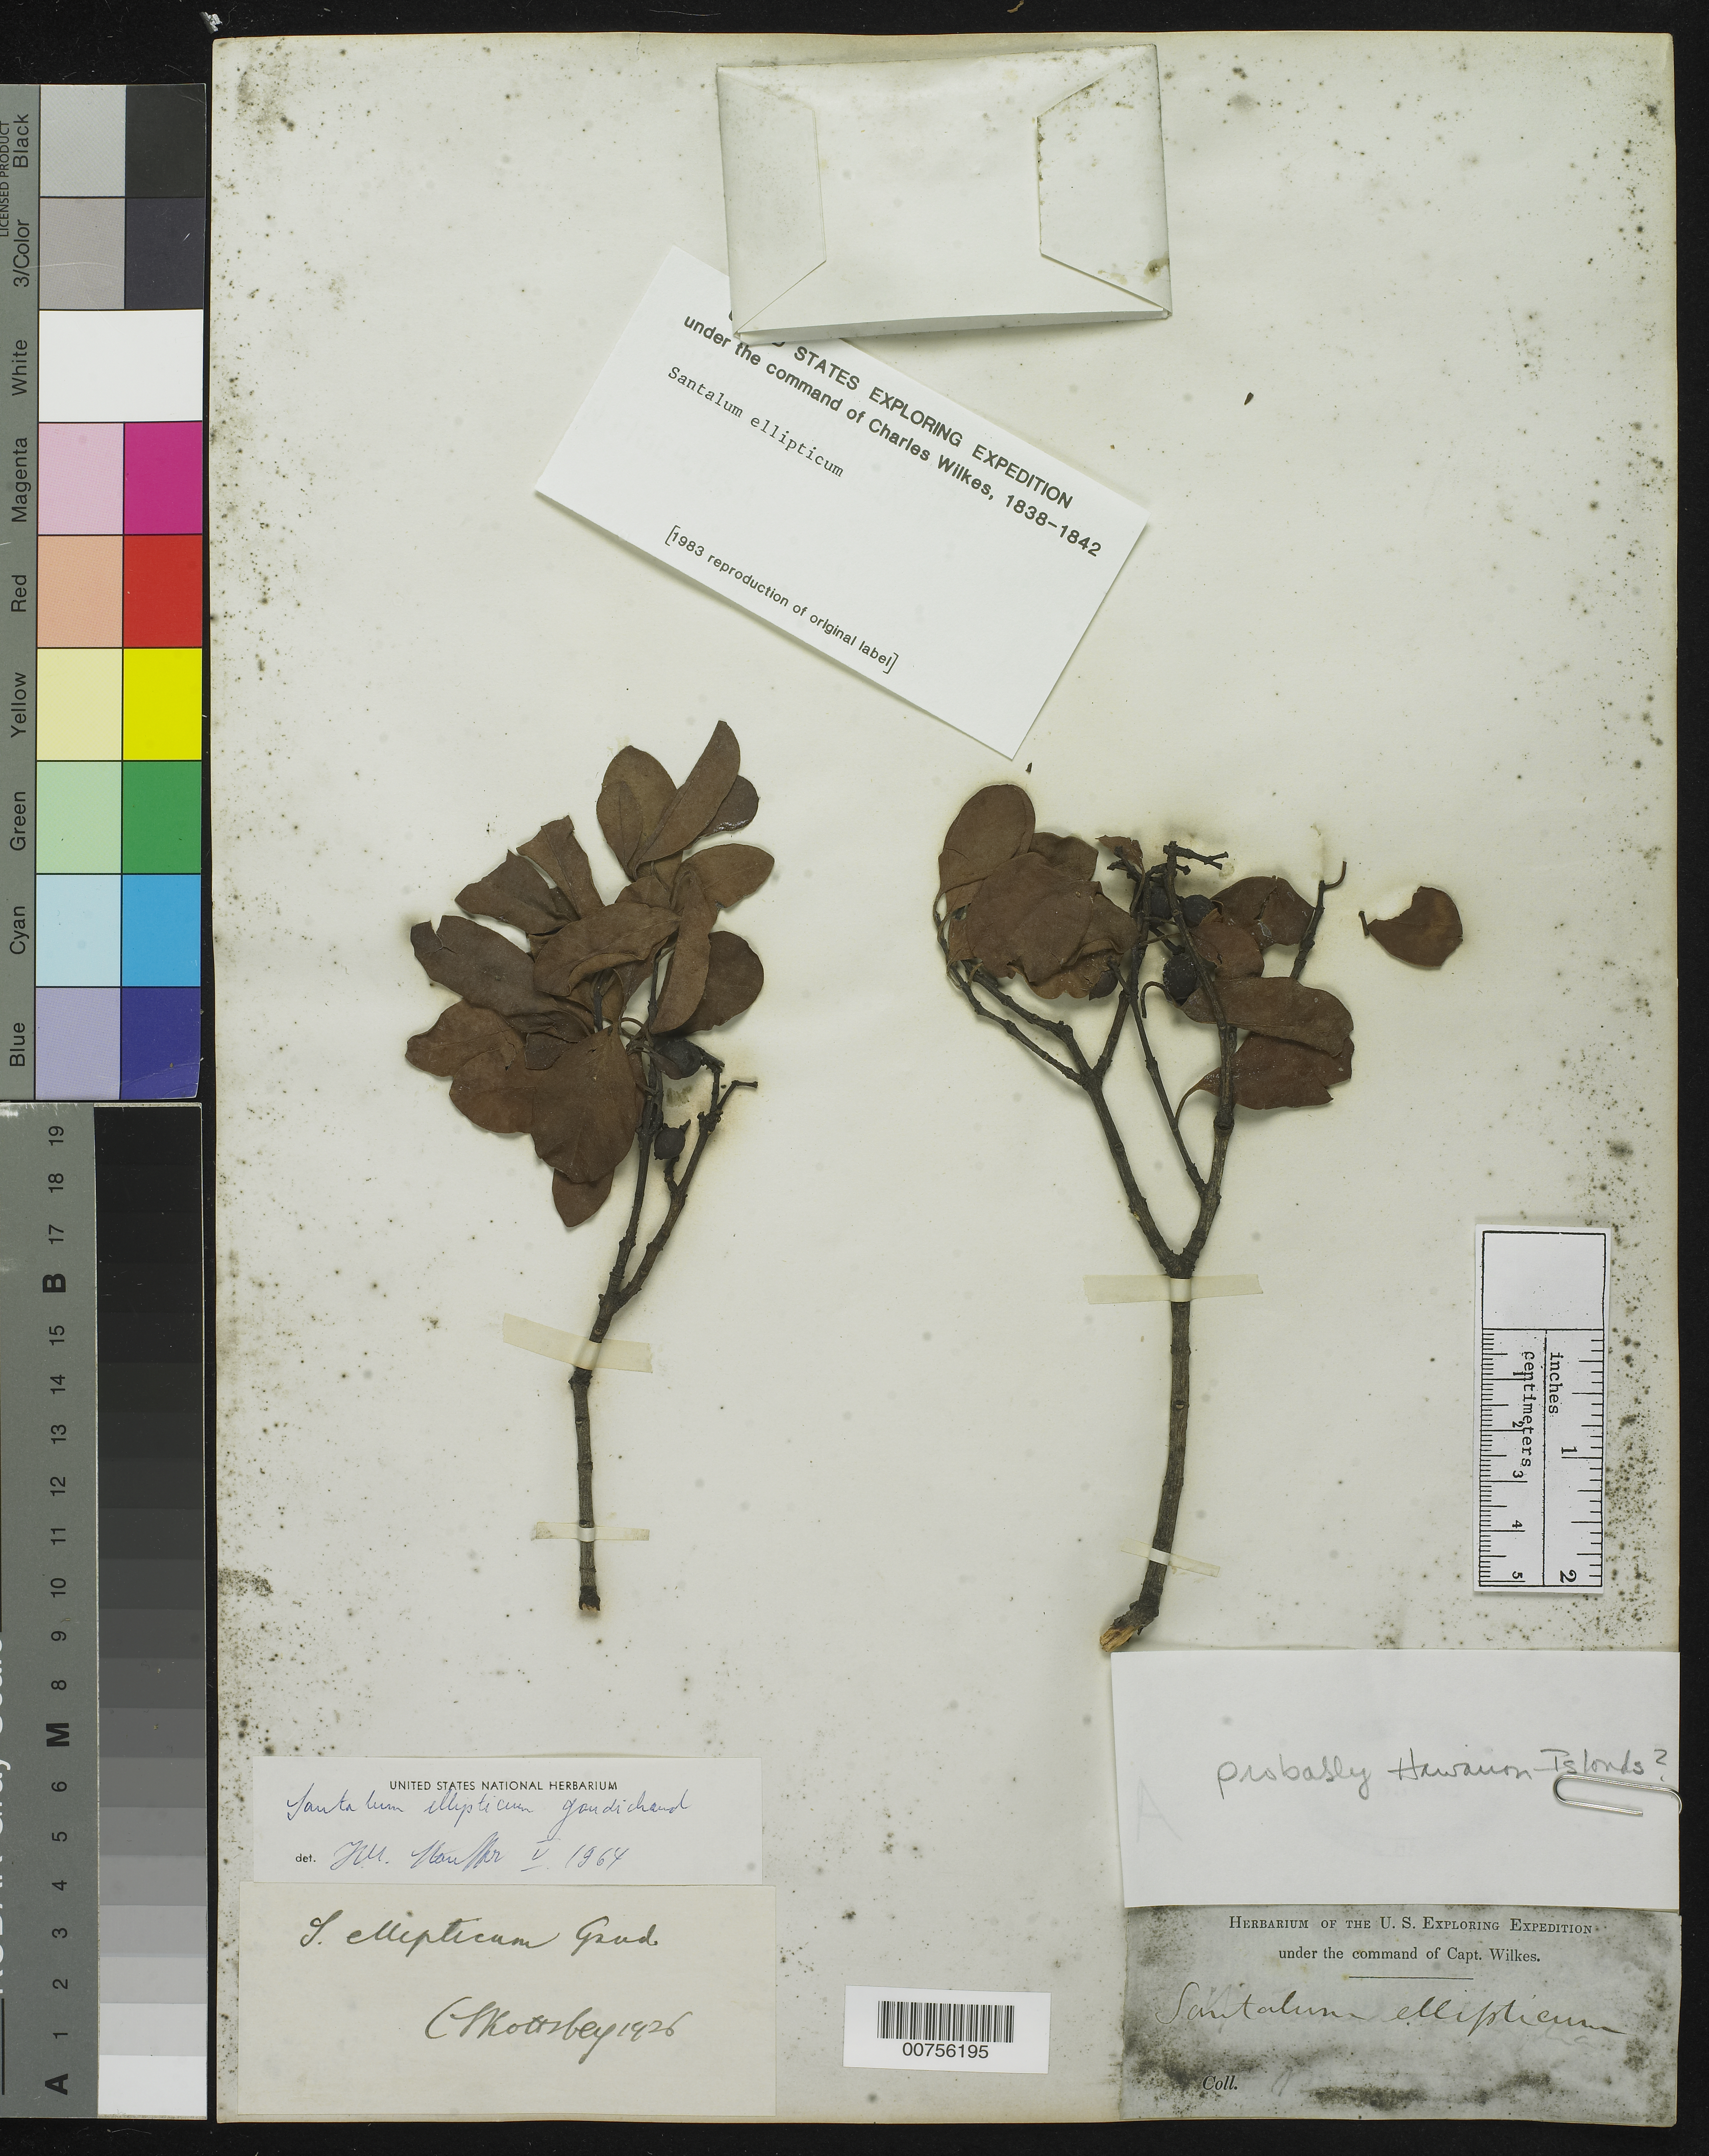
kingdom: Plantae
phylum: Tracheophyta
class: Magnoliopsida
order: Santalales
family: Santalaceae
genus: Santalum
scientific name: Santalum ellipticum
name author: Gaudich.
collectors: Wilkes Explor. Exped.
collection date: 1838/1842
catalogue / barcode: US 55062